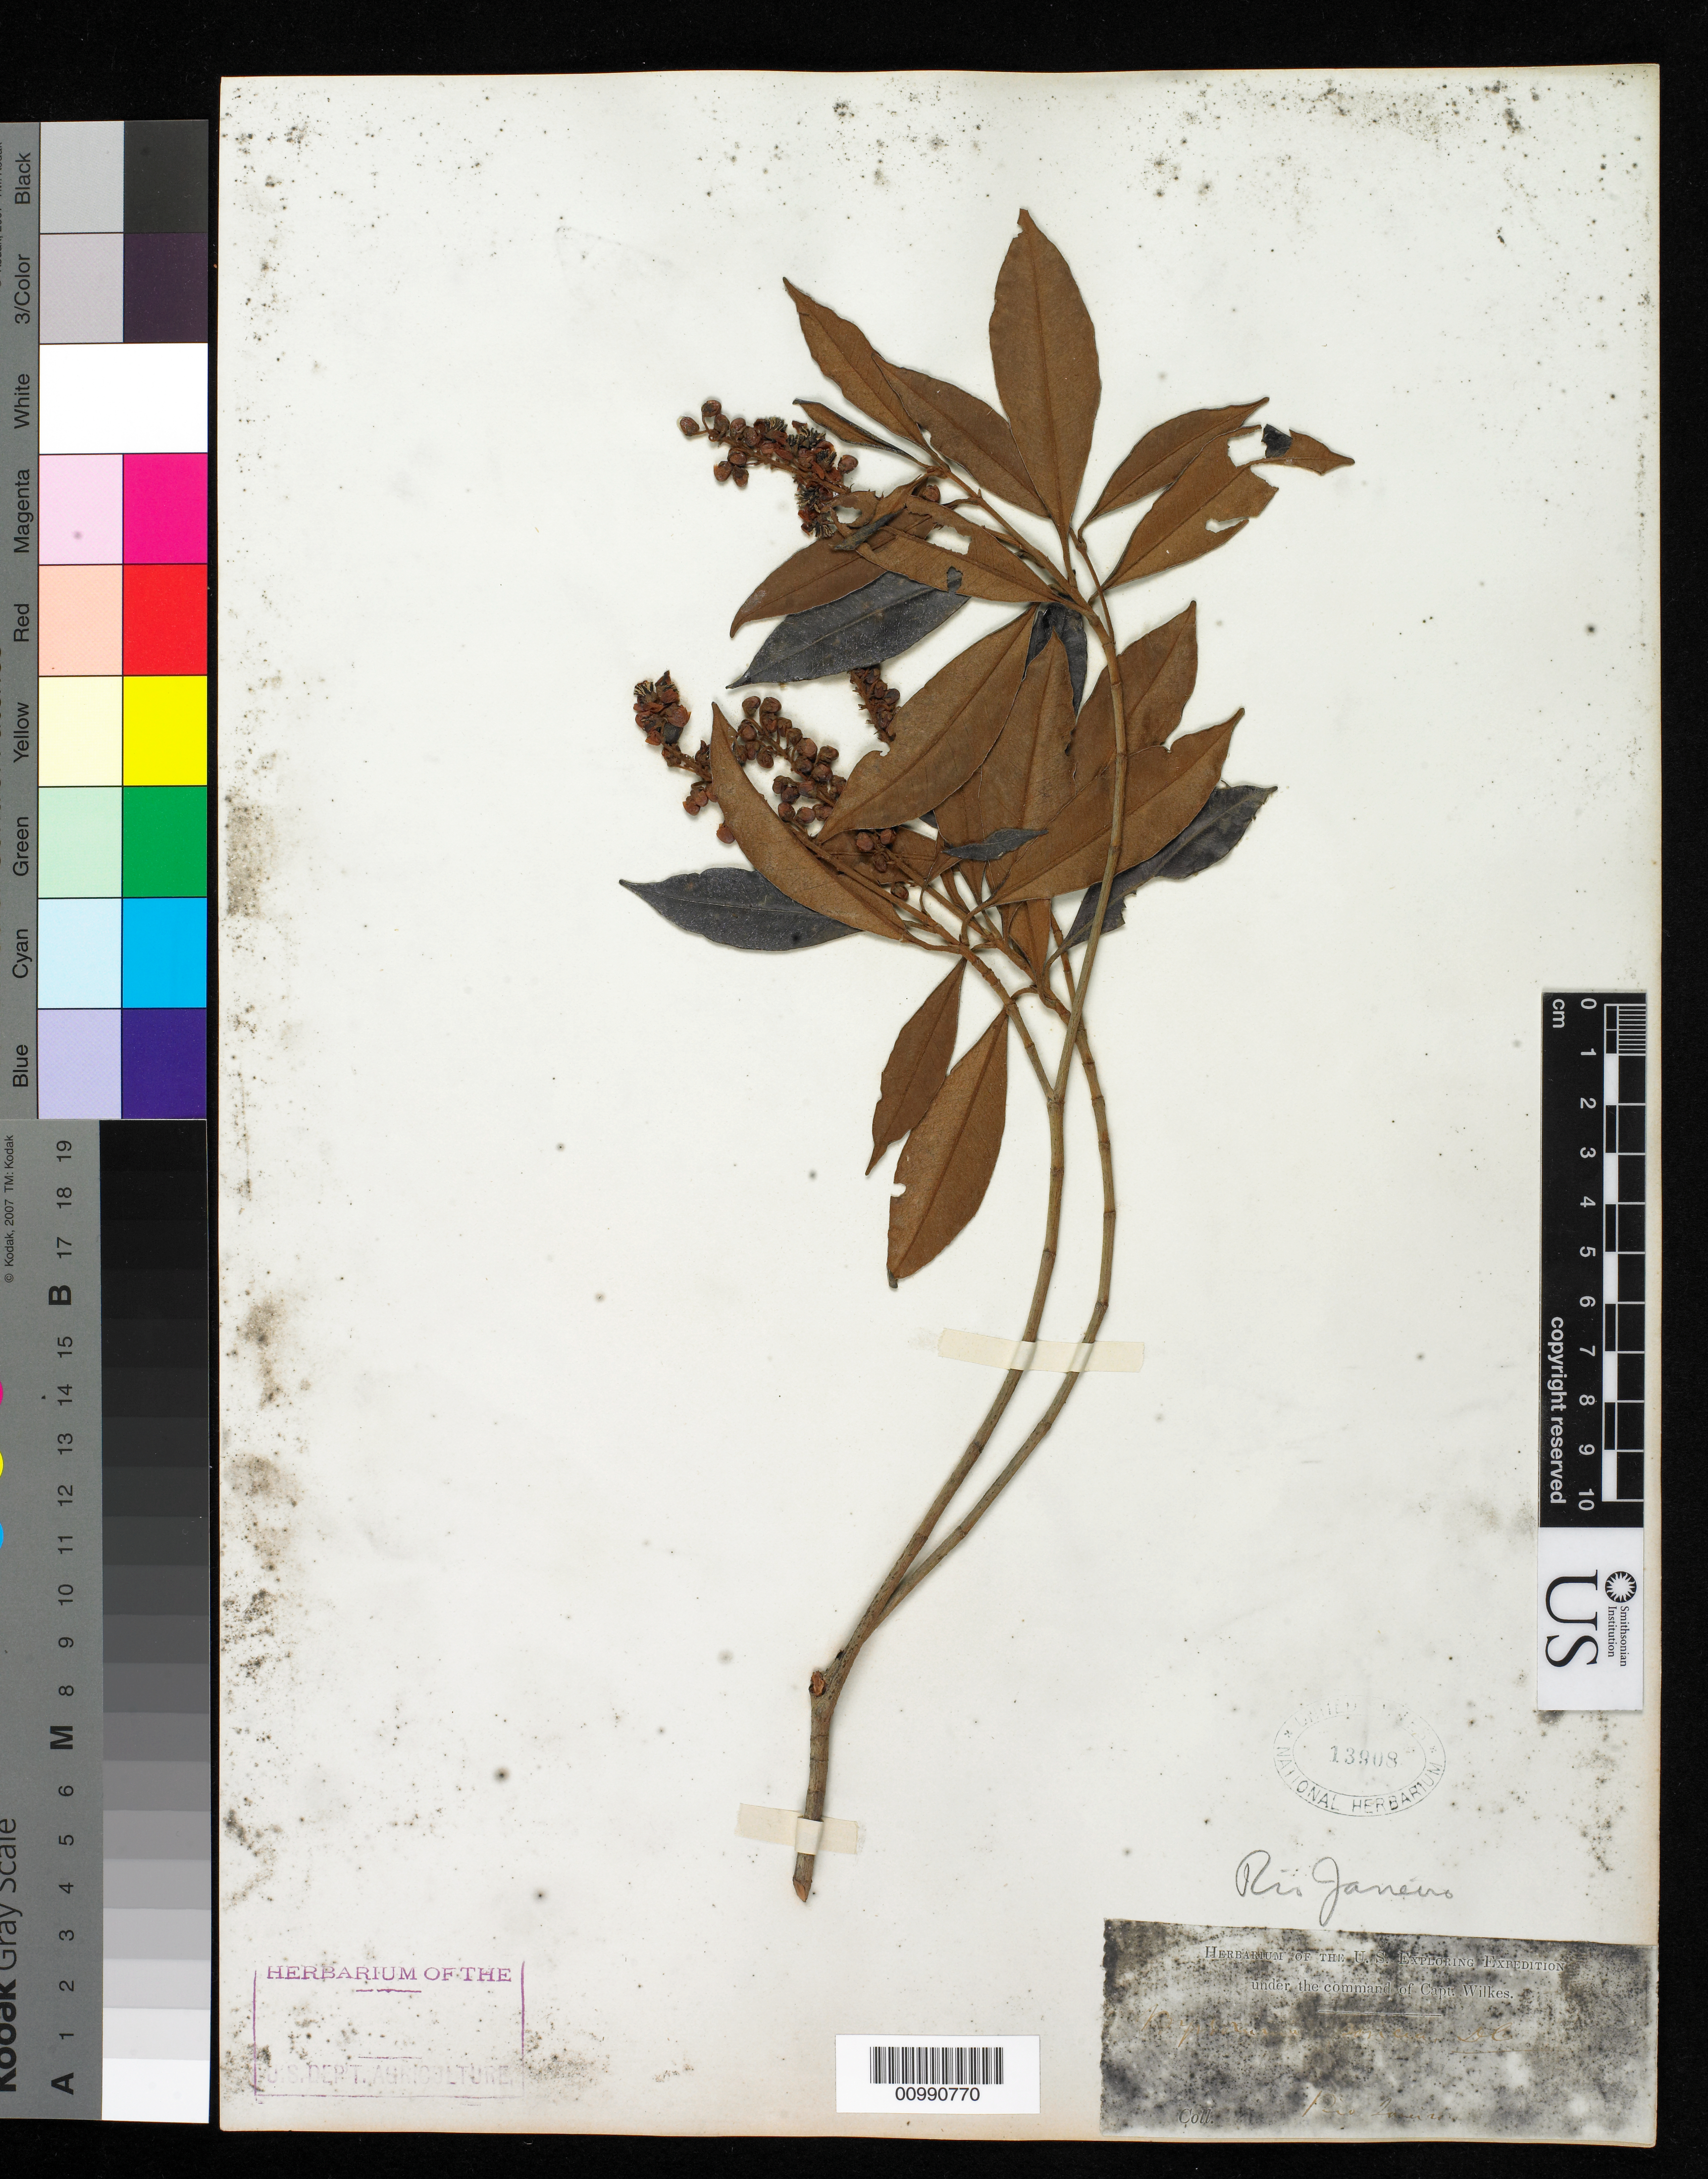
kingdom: Plantae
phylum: Tracheophyta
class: Magnoliopsida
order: Malpighiales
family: Malpighiaceae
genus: Byrsonima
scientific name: Byrsonima sericea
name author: DC.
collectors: Wilkes Explor. Exped.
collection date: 1838/1842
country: Brazil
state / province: Rio de Janeiro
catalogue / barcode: US 13908